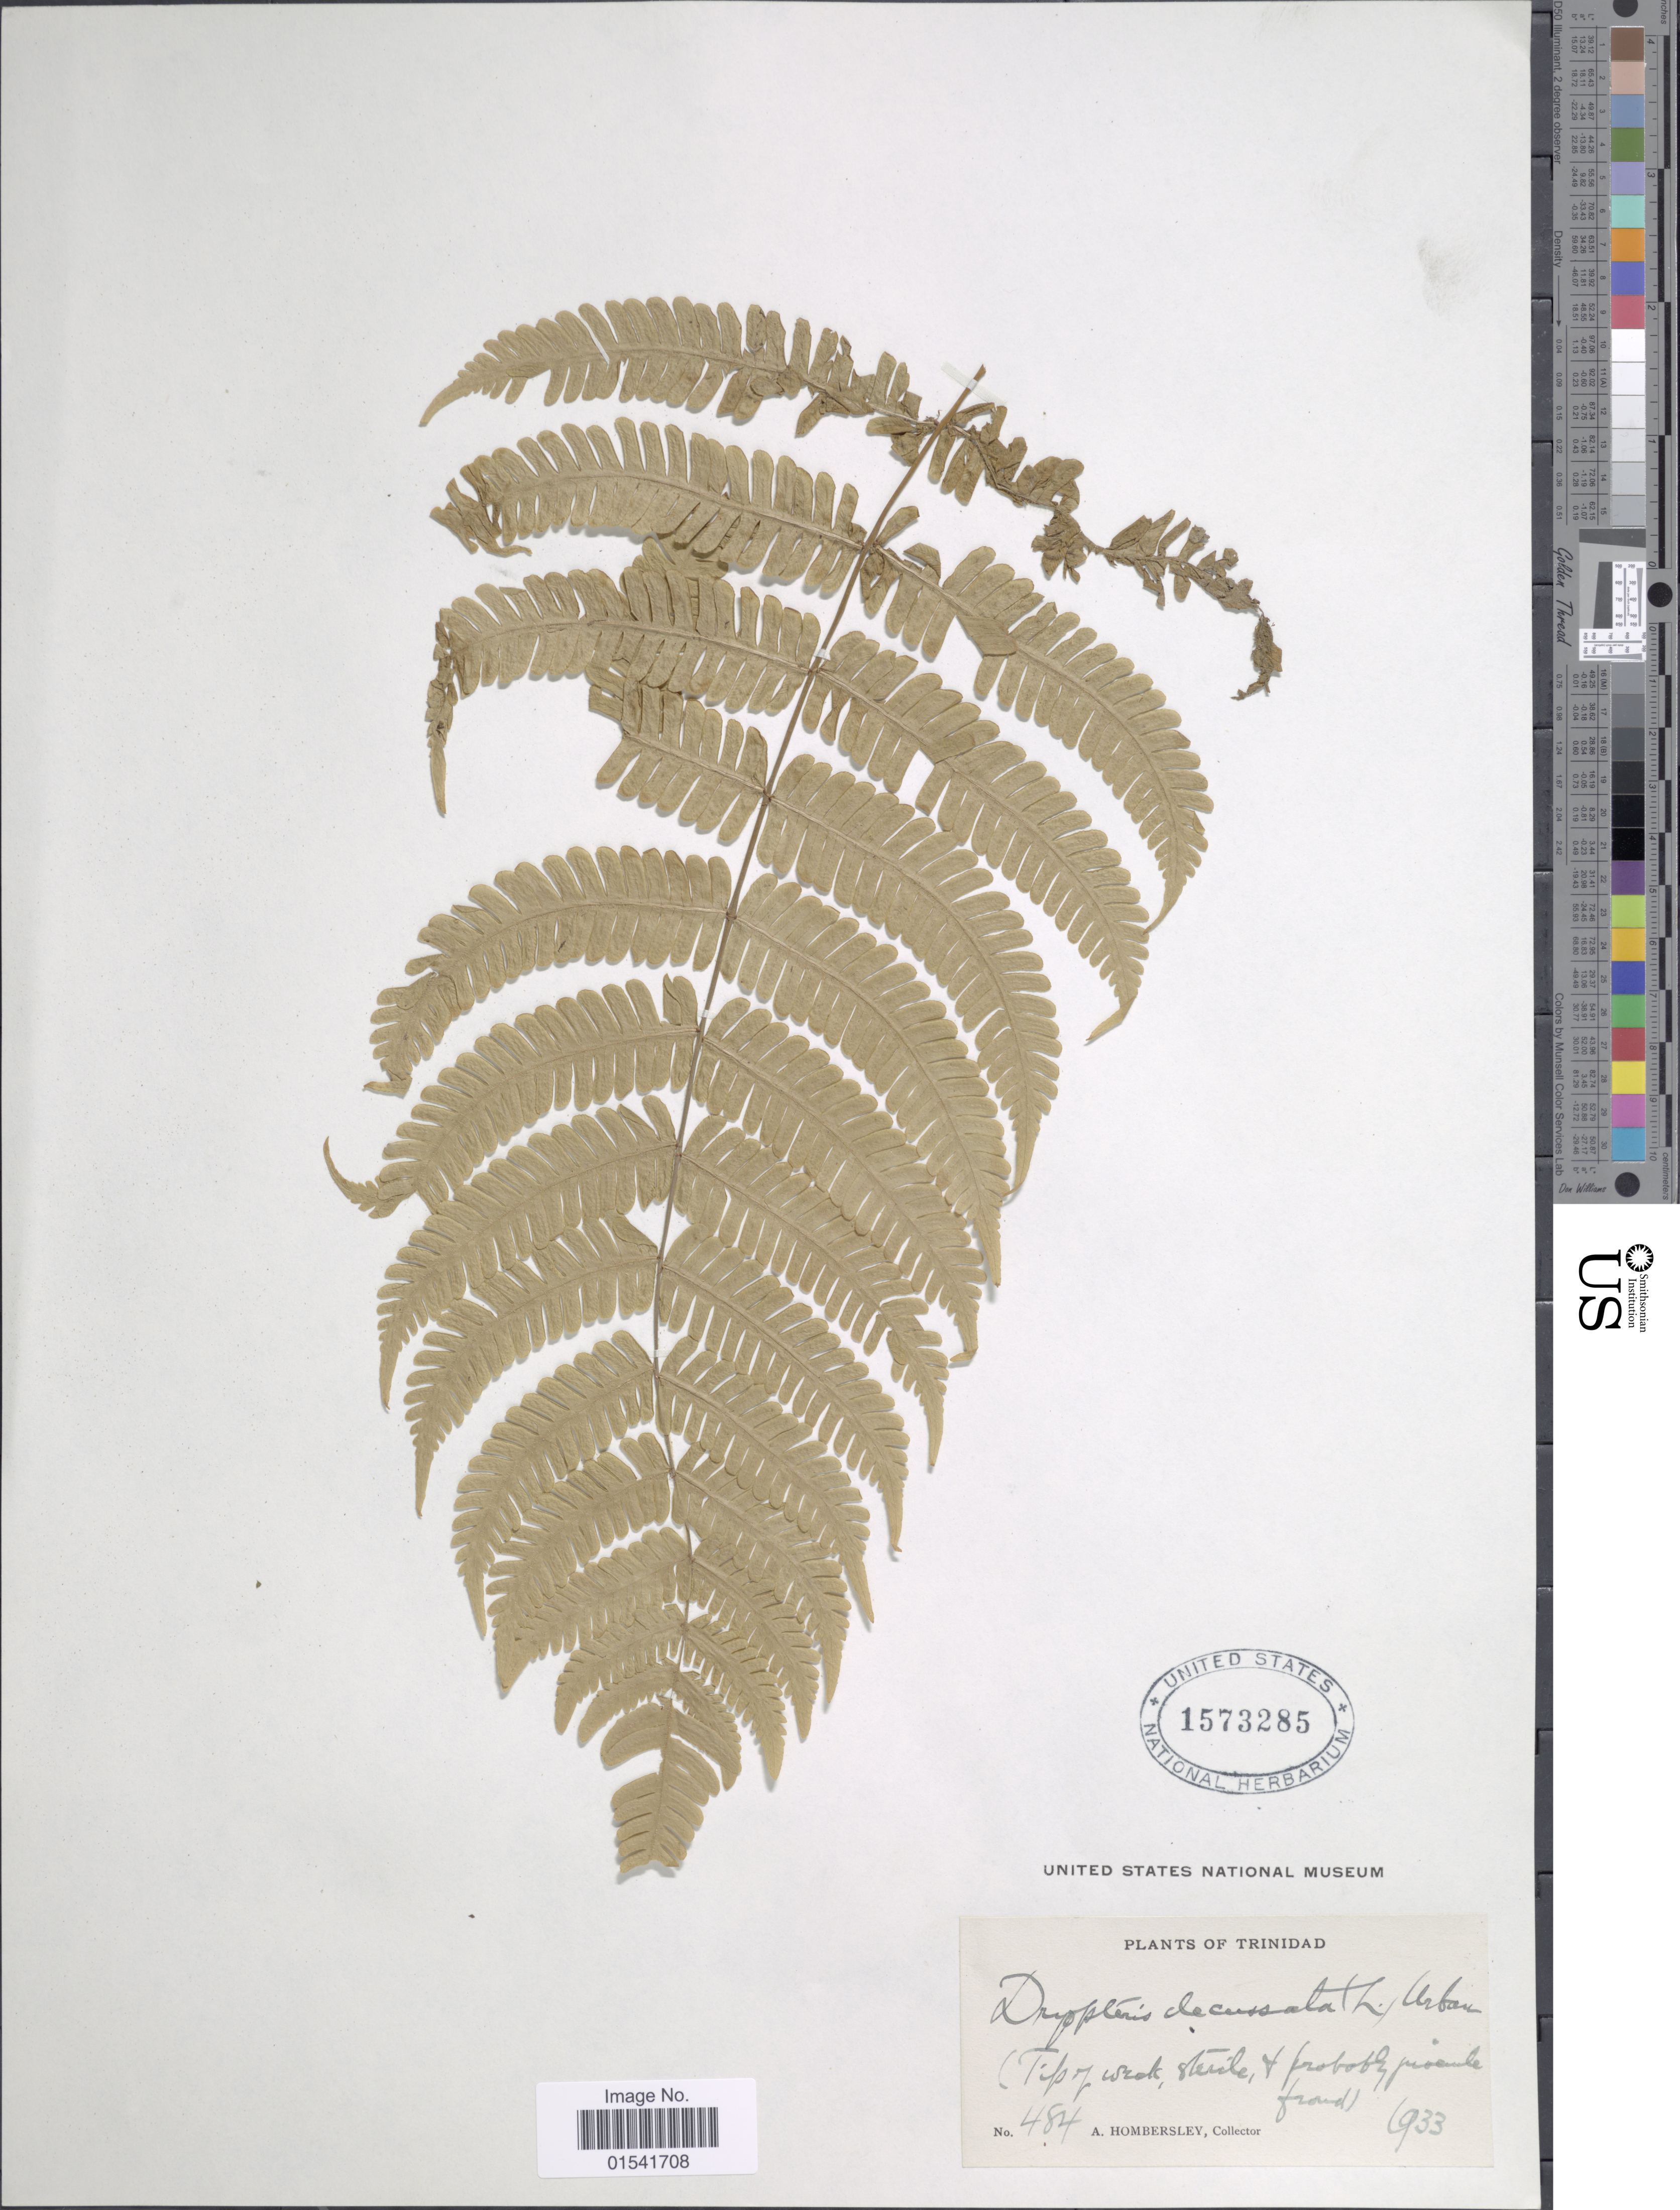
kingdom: Plantae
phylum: Tracheophyta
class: Polypodiopsida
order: Polypodiales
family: Thelypteridaceae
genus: Steiropteris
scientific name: Steiropteris decussata (L.) comb. nov., ined. 2015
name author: (L.)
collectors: A. Hombersley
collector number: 484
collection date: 1933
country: Trinidad and Tobago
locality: Trinidad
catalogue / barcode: US 1573285